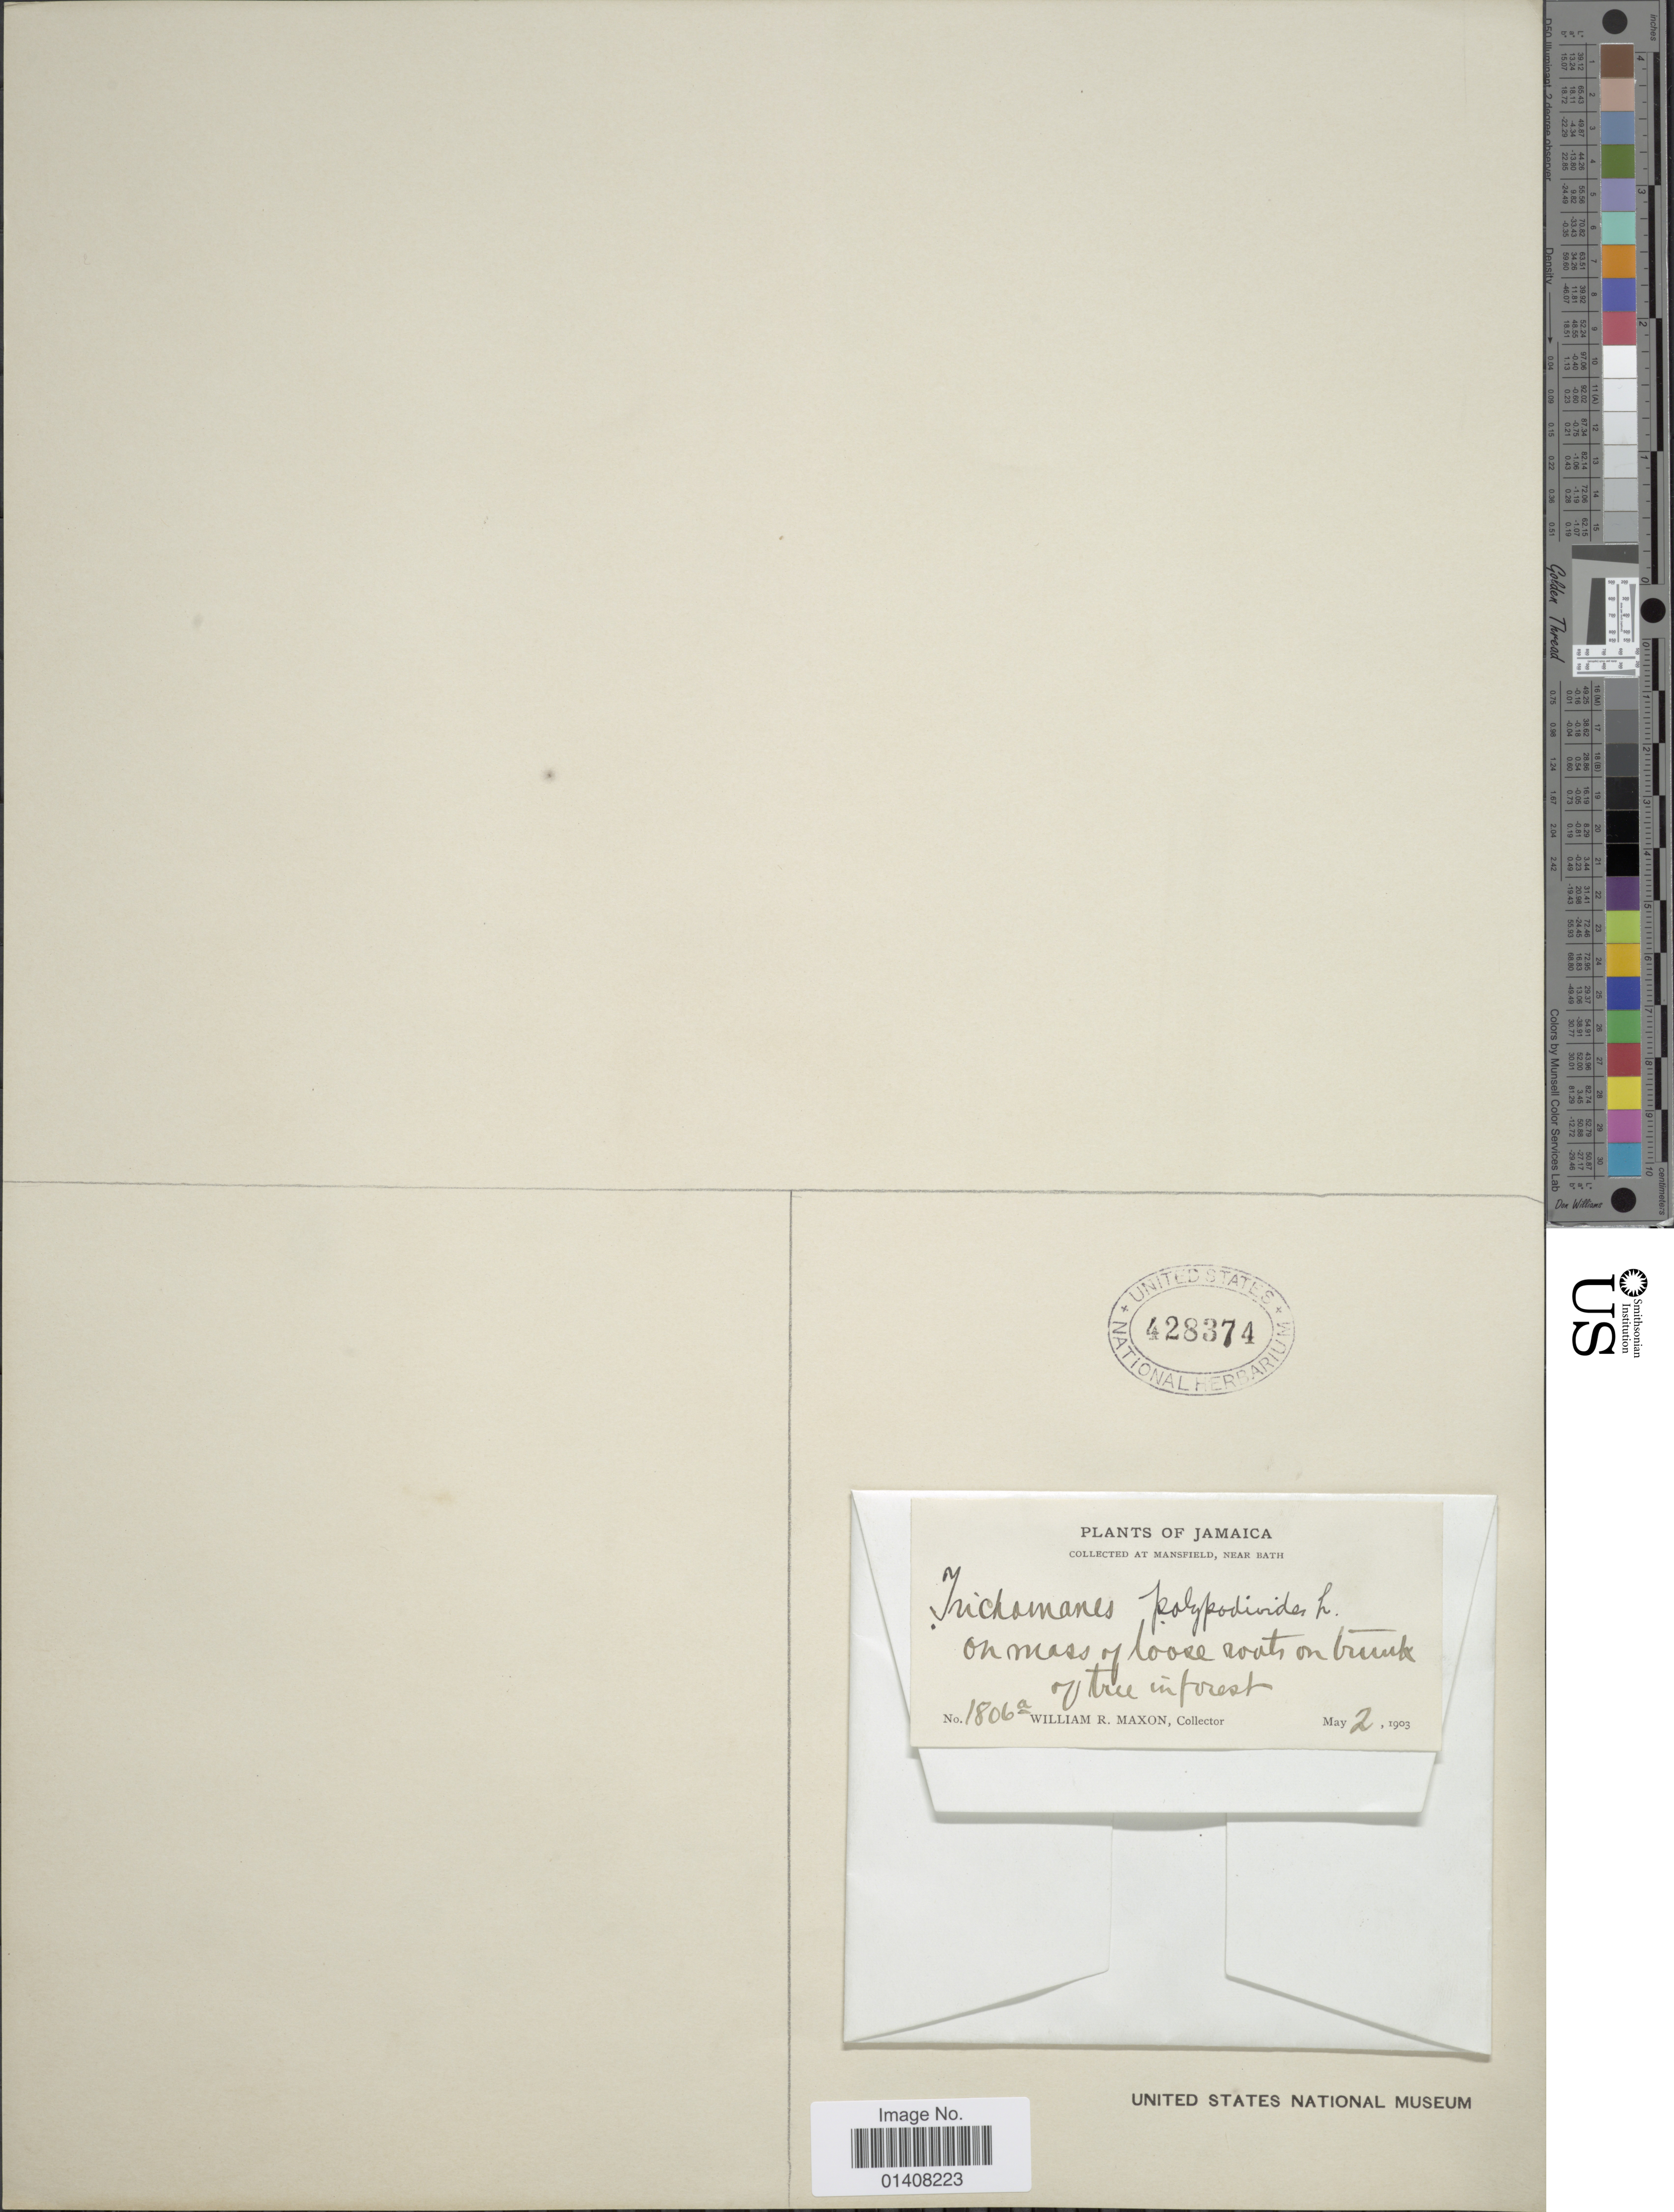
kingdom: Plantae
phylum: Tracheophyta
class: Polypodiopsida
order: Hymenophyllales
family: Hymenophyllaceae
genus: Trichomanes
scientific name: Trichomanes polypodioides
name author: L.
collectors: W. R. Maxon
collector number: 1806a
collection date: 1903-05-02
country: Jamaica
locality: Mansfield, near Bath, on mass of loose roots on trunk of tree in forest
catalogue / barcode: US 428374